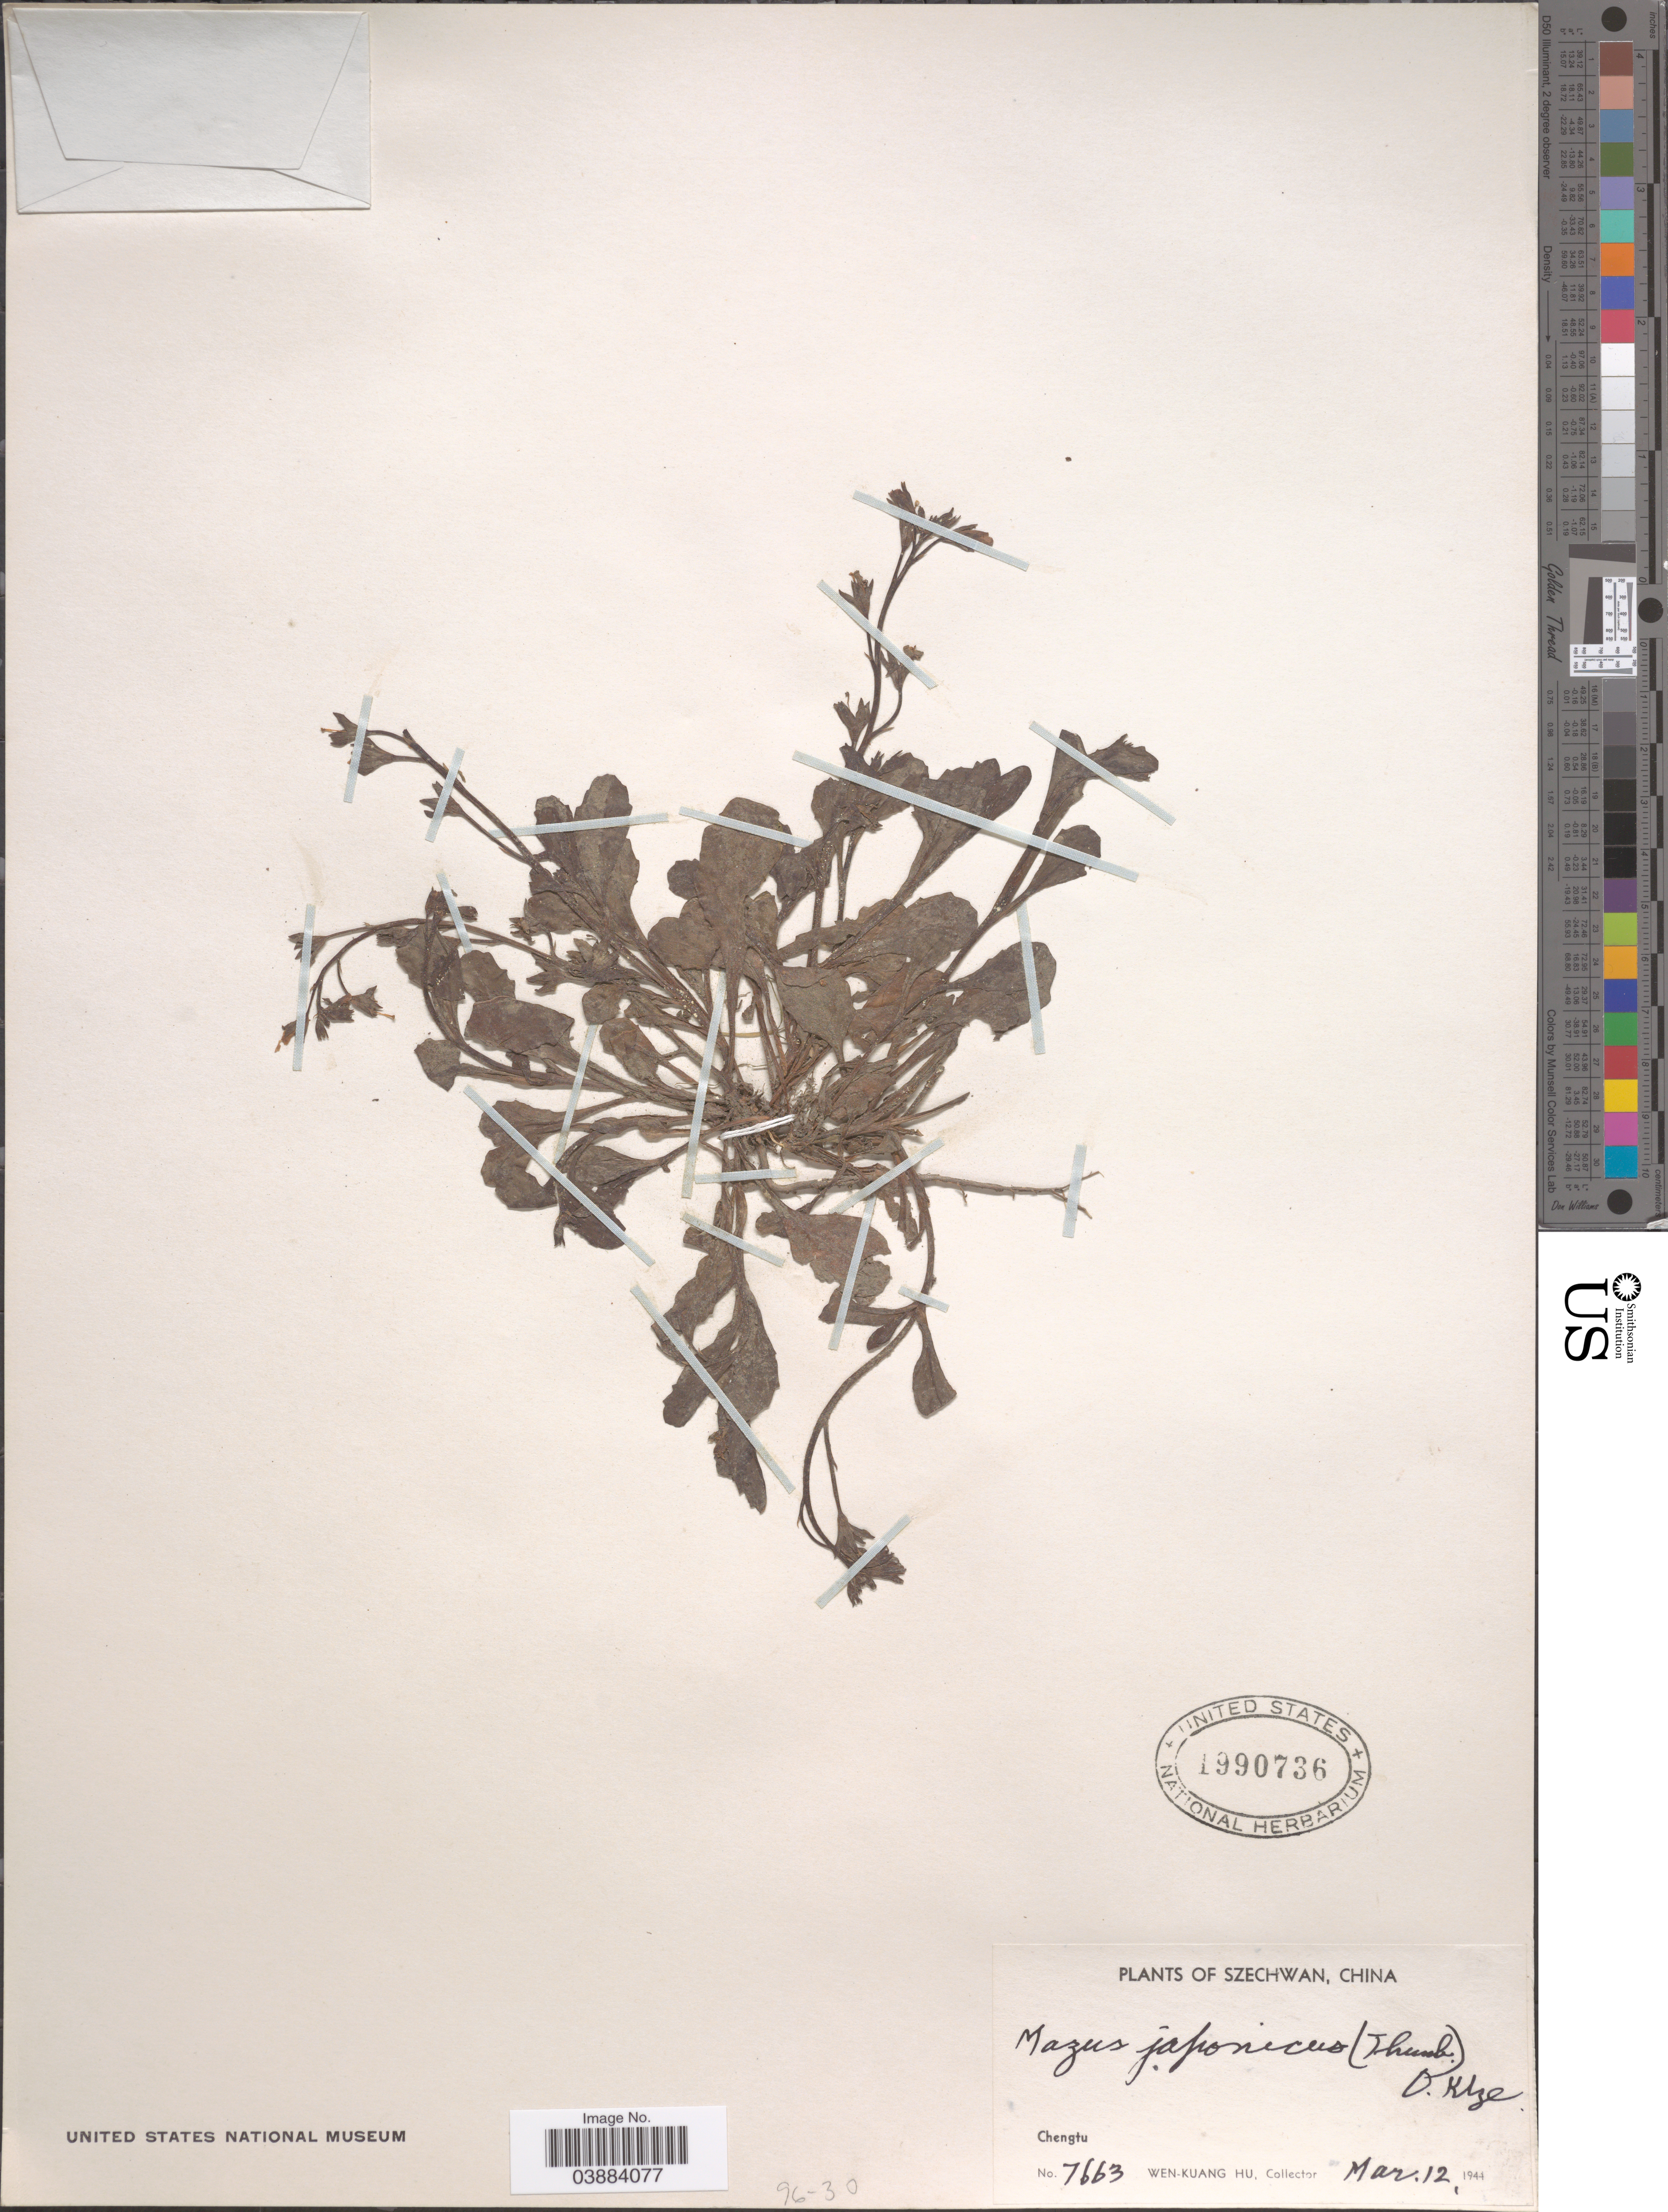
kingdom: Plantae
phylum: Tracheophyta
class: Magnoliopsida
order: Lamiales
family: Mazaceae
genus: Mazus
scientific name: Mazus japonicus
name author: (Thunb.) Kuntze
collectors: W. K. Hu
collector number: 7663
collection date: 1944-03-12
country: China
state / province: Sichuan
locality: Szechwan. Chengtu.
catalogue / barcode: US 1990736